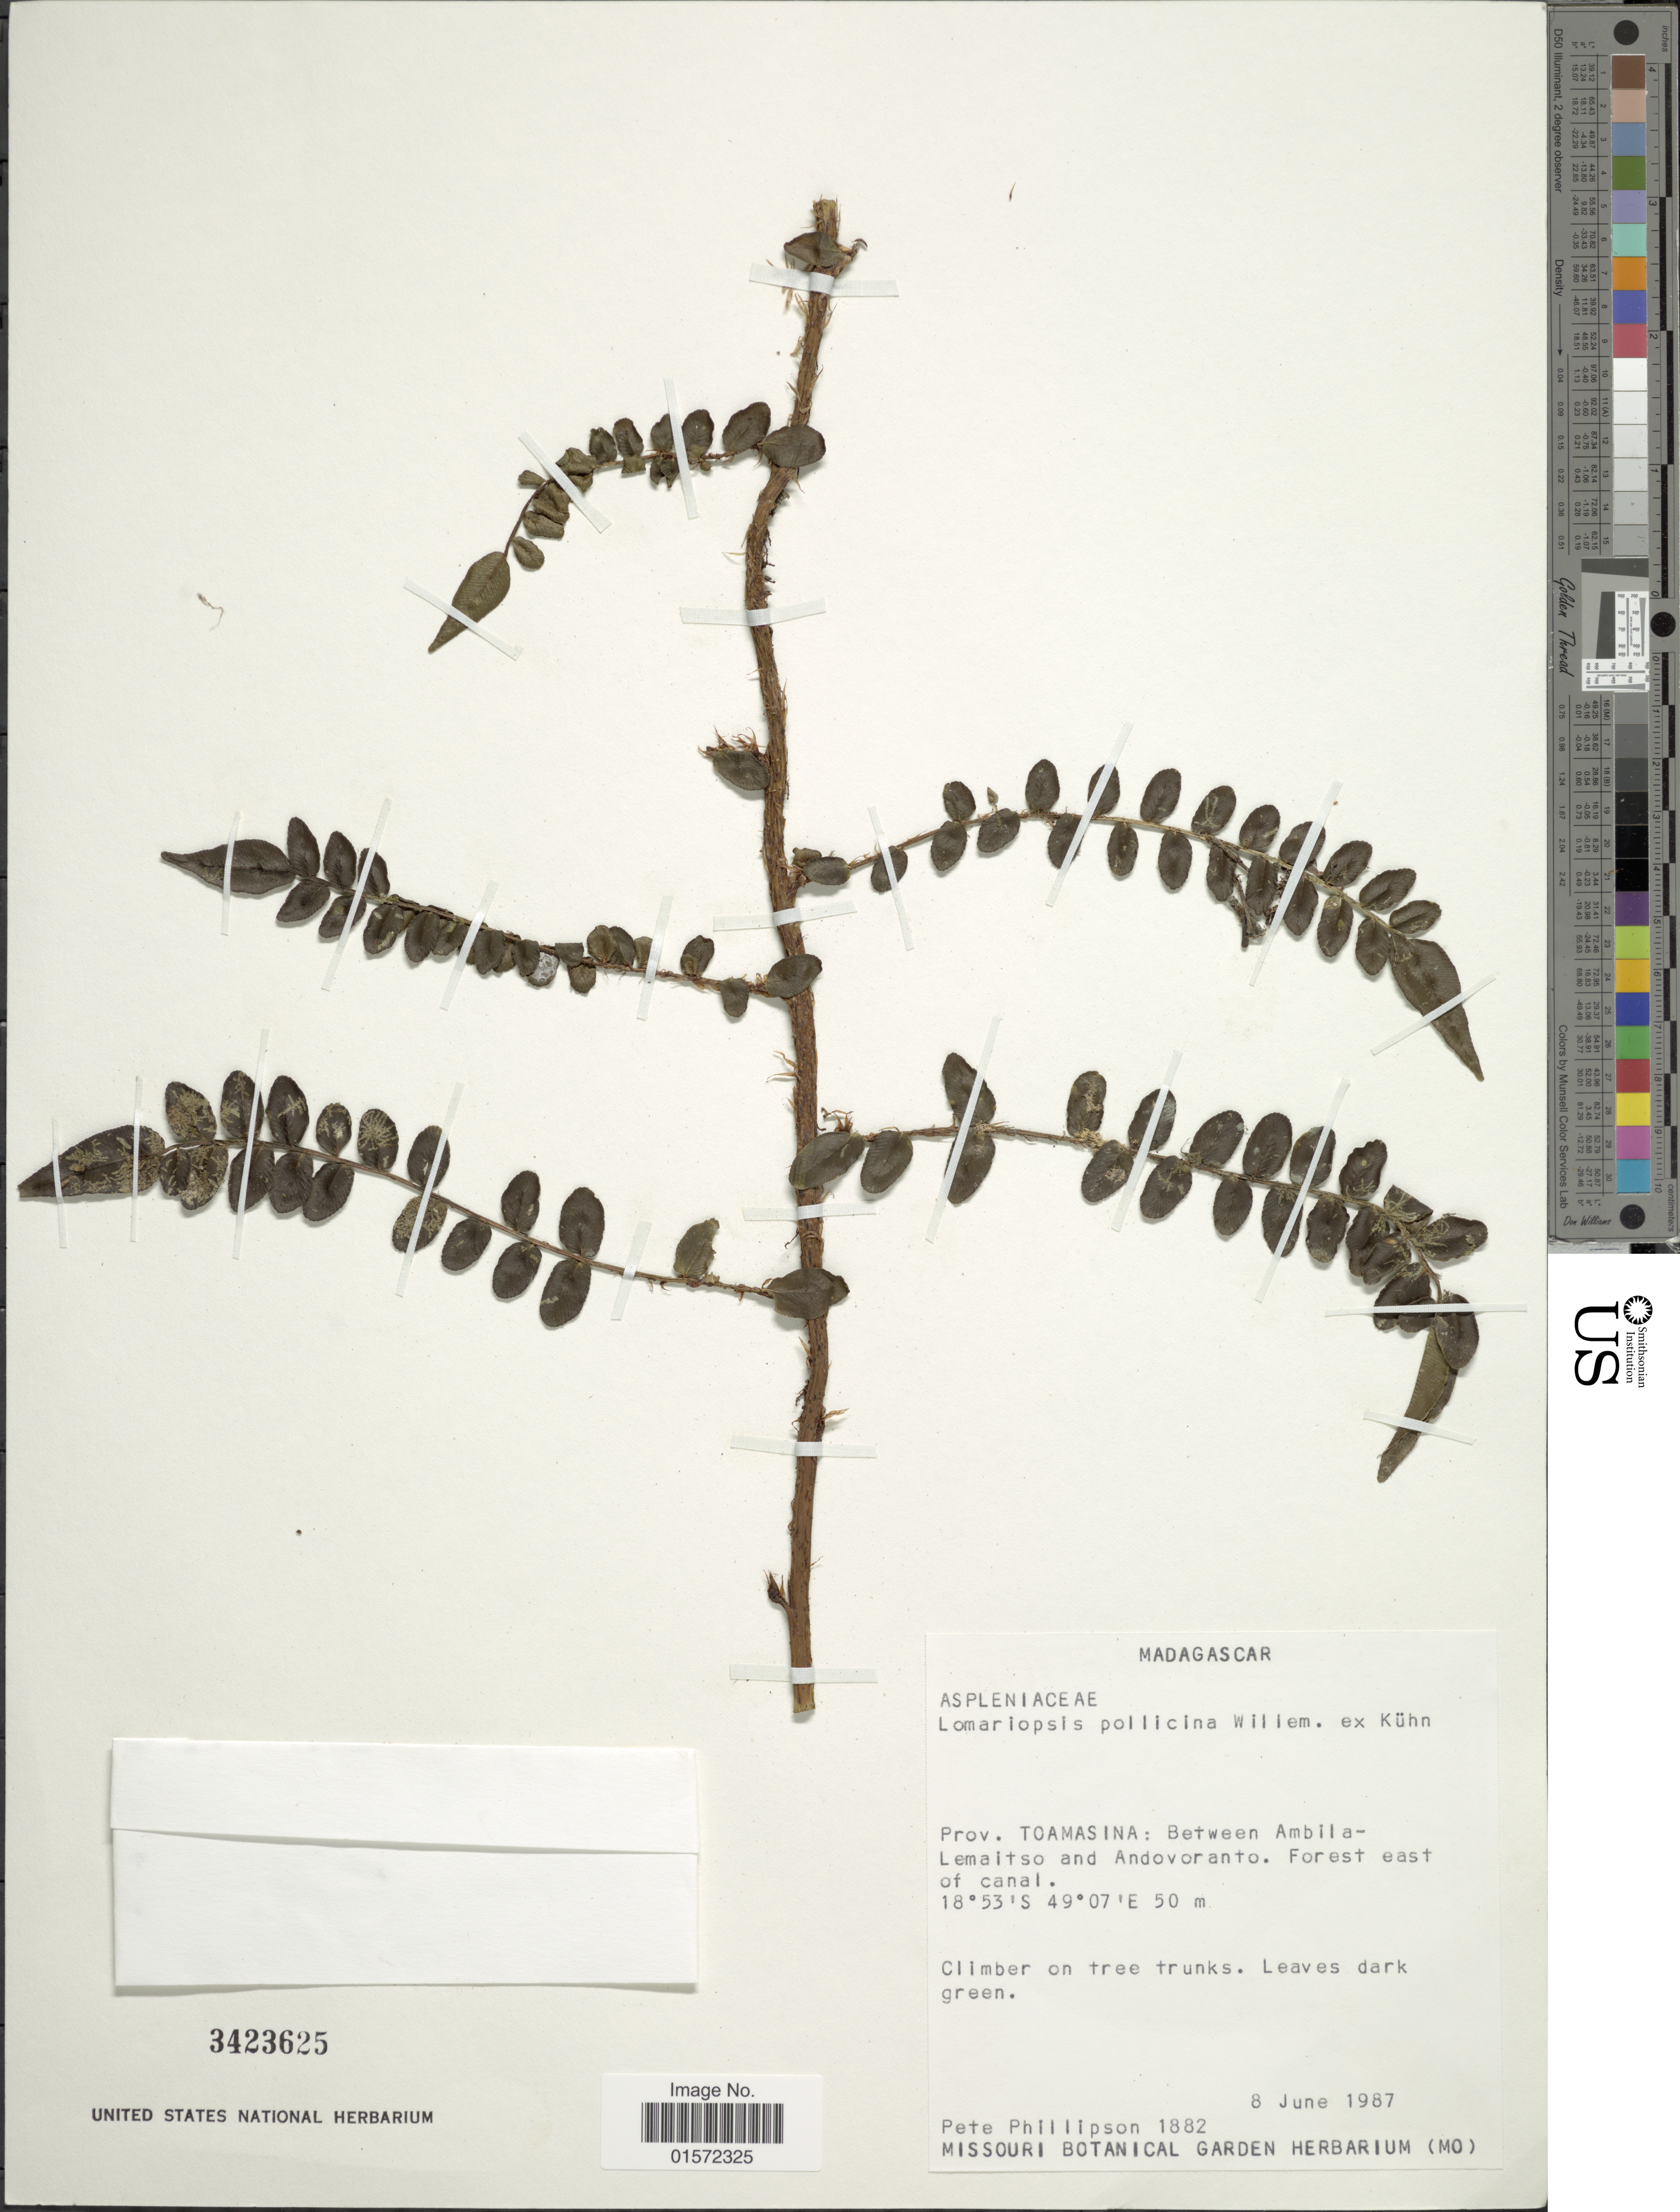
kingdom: Plantae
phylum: Tracheophyta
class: Polypodiopsida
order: Polypodiales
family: Lomariopsidaceae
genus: Lomariopsis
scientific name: Lomariopsis pollicina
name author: P. Willemet ex Kuhn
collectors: P. B. Phillipson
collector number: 1882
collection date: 1987-06-08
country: Madagascar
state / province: Atsinanana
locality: Between Ambila-Lemaitso and Andovoranto. Forest east of canal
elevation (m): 50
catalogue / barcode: US 3423625